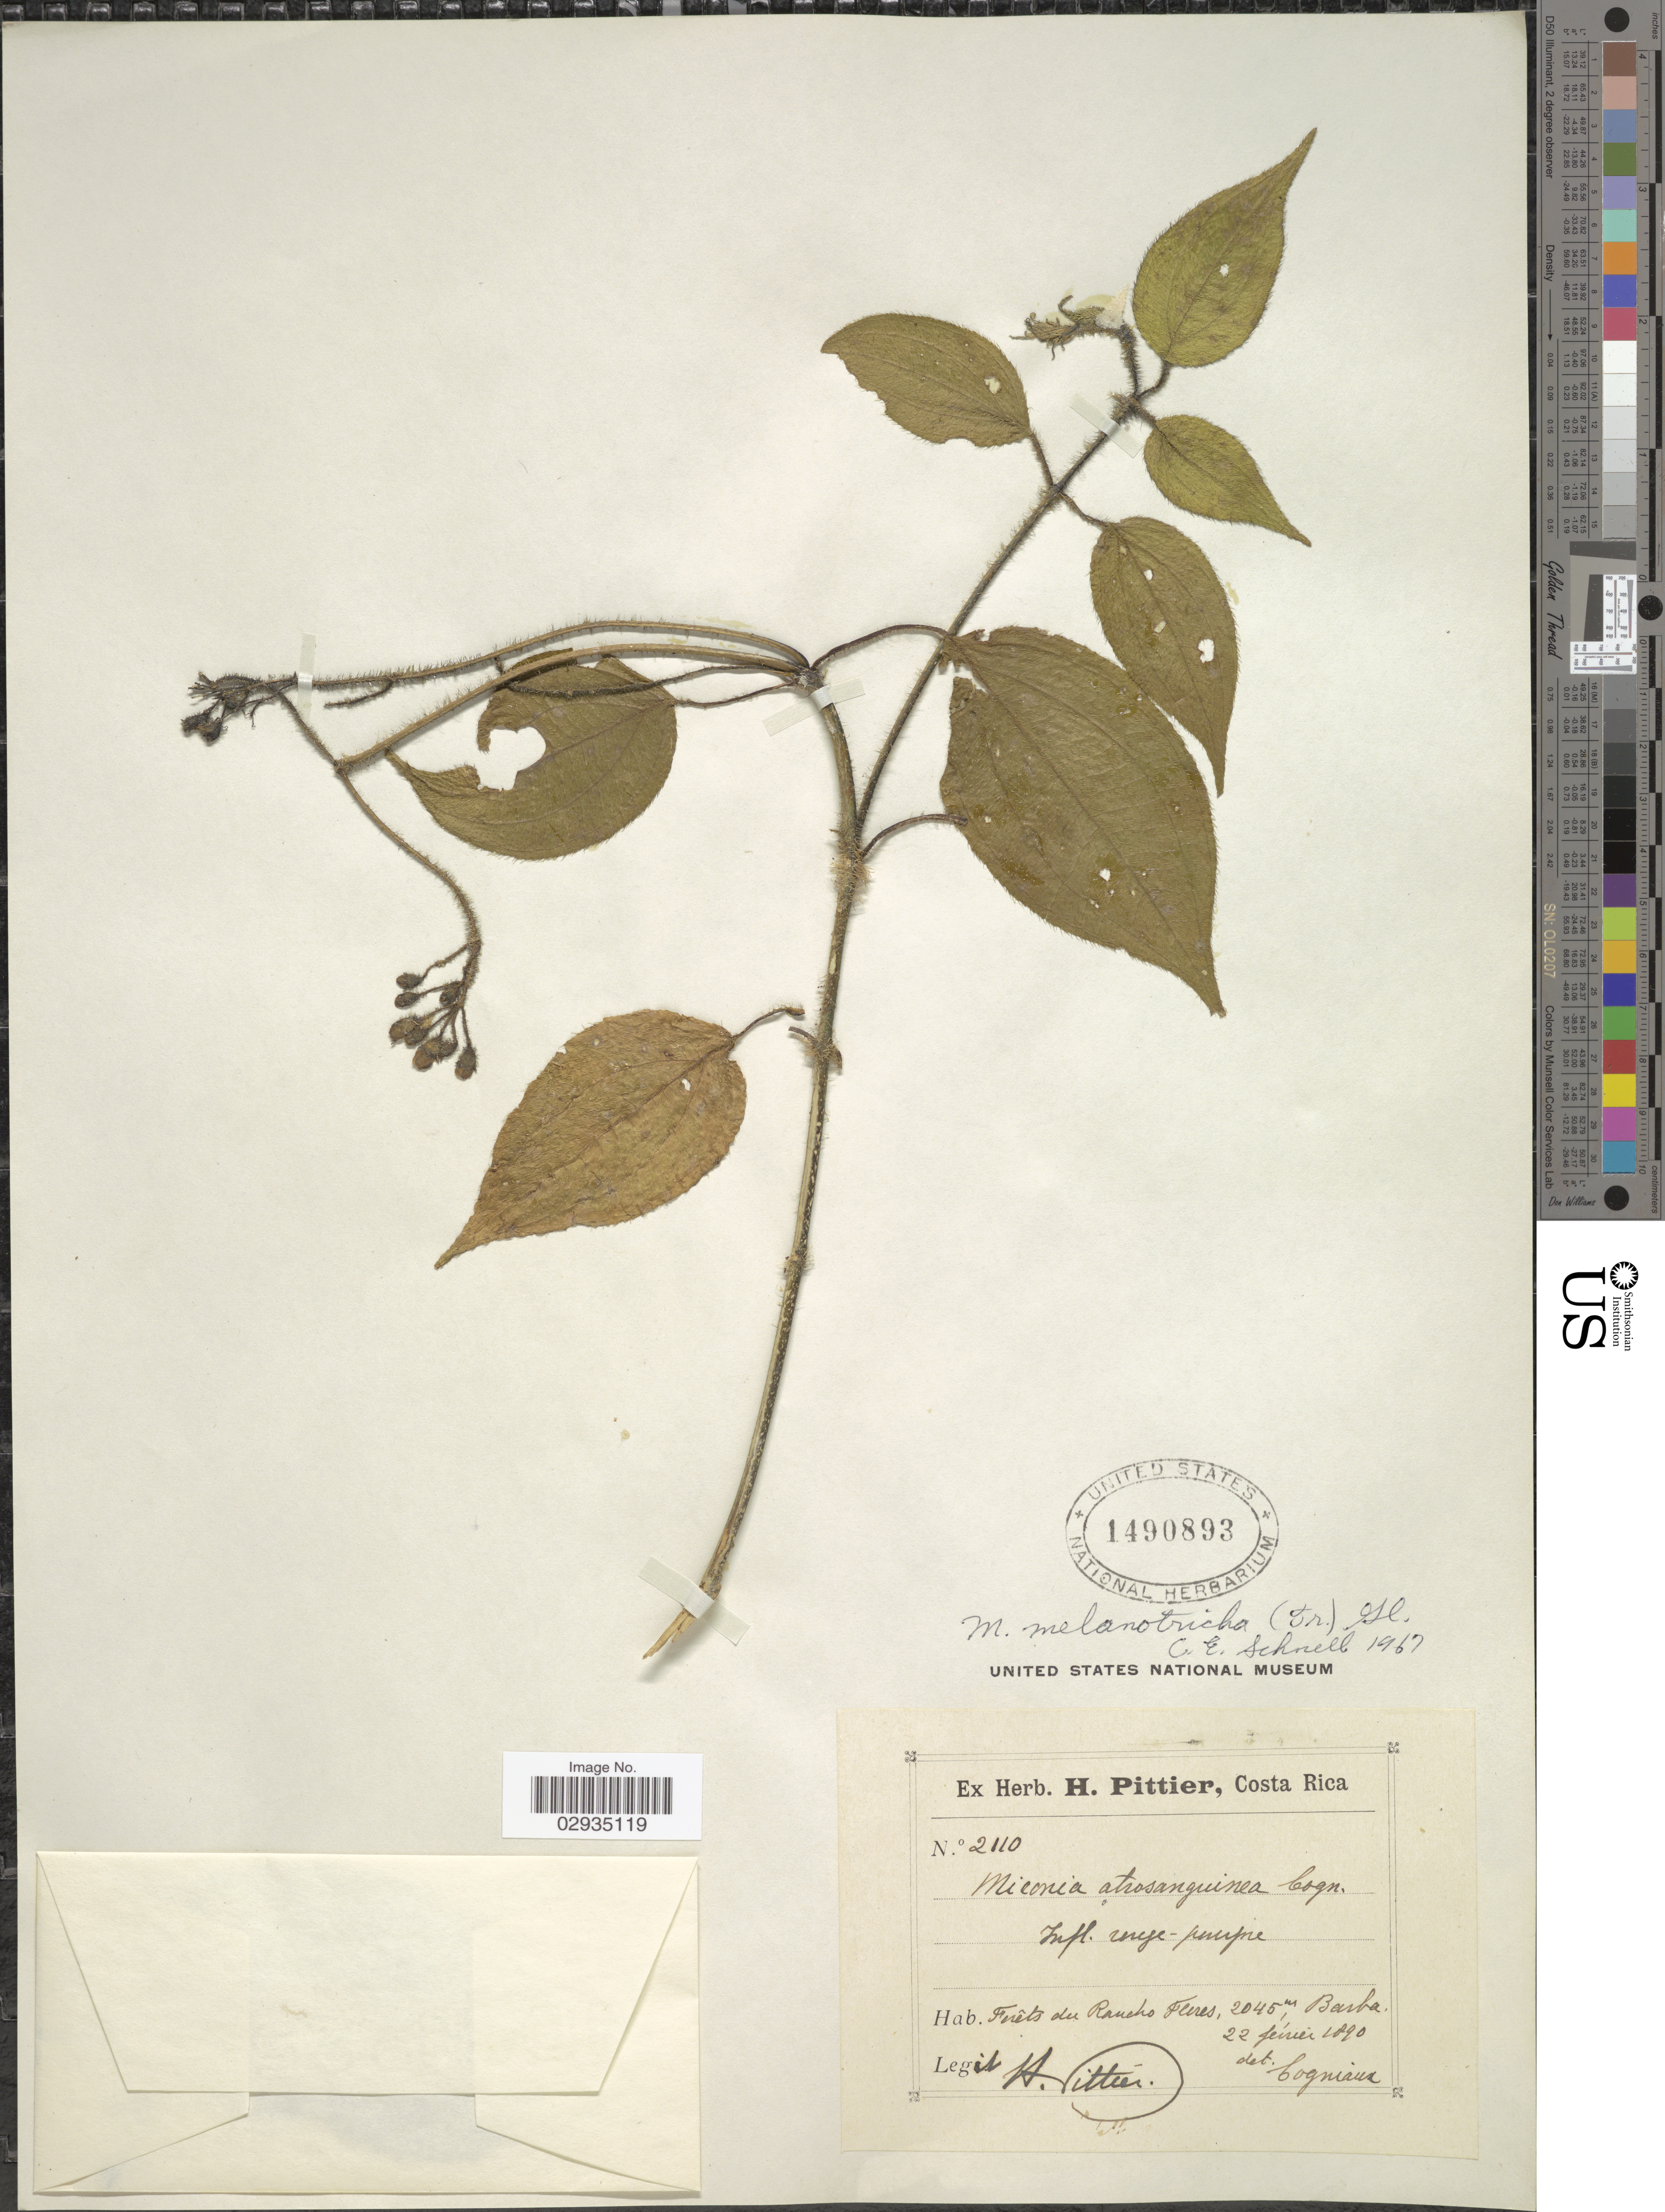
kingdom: Plantae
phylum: Tracheophyta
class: Magnoliopsida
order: Myrtales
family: Melastomataceae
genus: Miconia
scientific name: Miconia melanotricha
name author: (Triana) Gleason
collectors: H. F. Pittier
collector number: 2110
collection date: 1890-02-22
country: Costa Rica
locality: Forêts du Rancho Flores. Barba.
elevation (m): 2045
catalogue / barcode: US 1490893